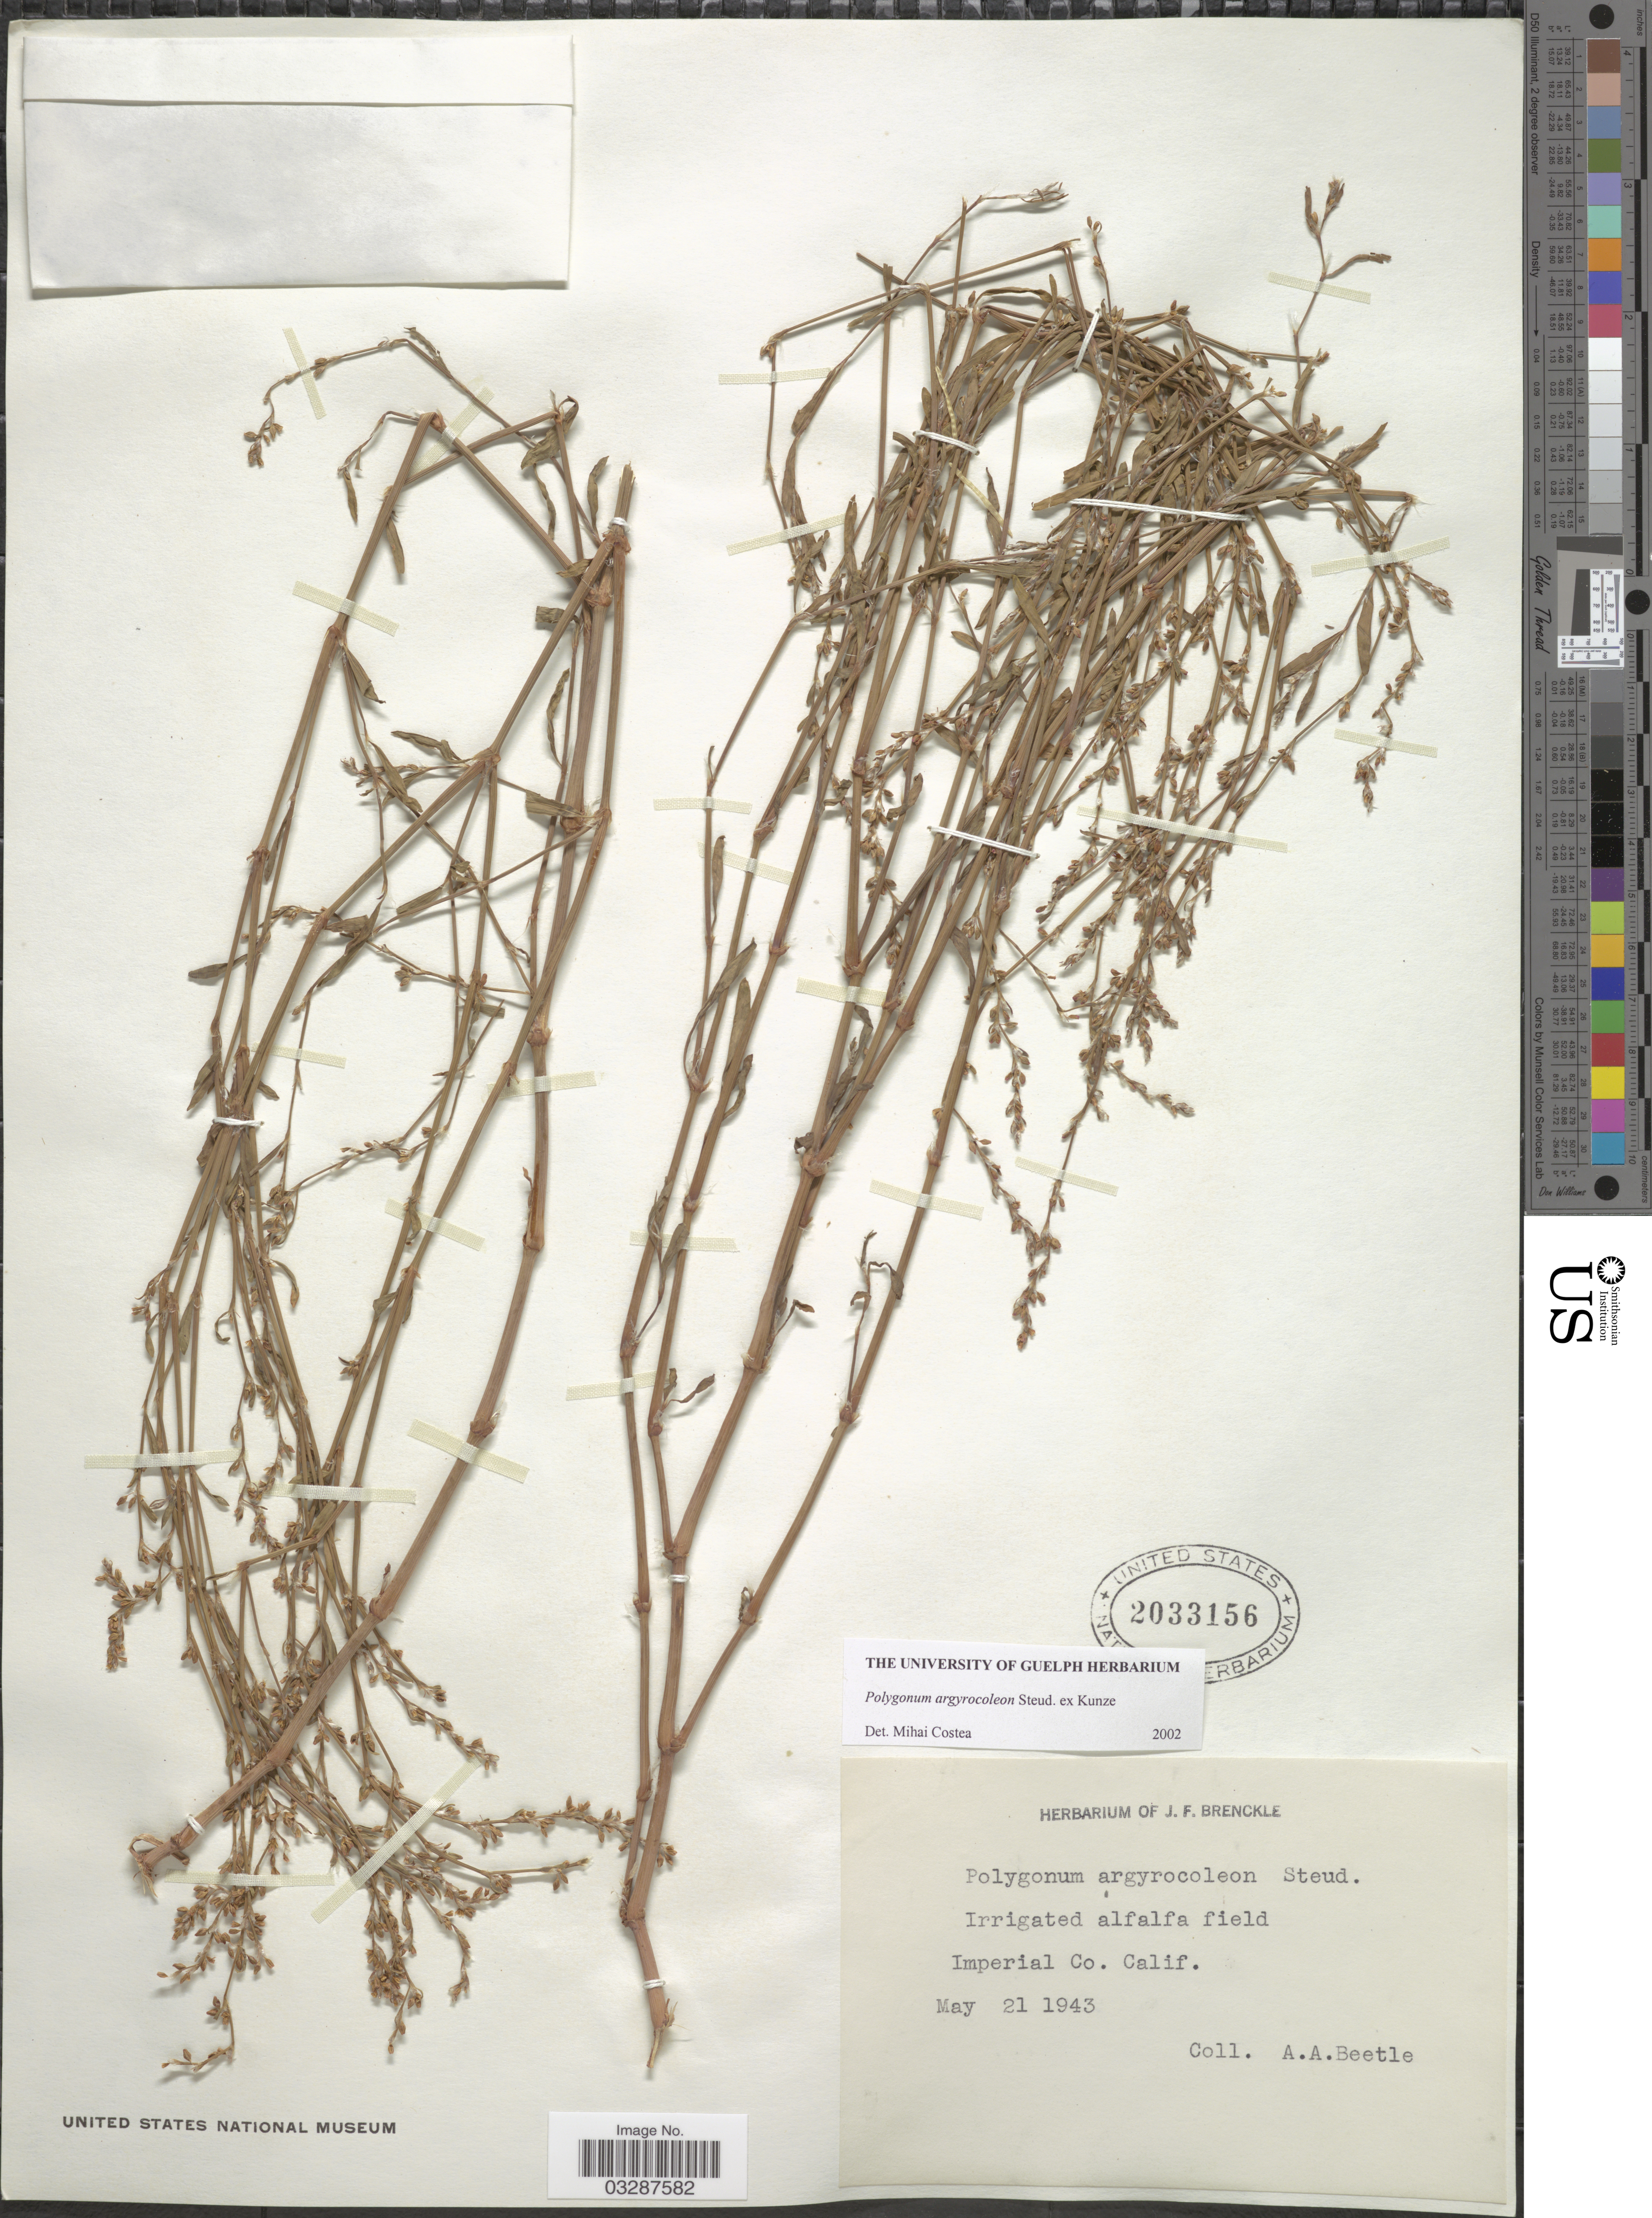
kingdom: Plantae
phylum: Tracheophyta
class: Magnoliopsida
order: Caryophyllales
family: Polygonaceae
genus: Polygonum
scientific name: Polygonum argyrocoleon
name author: Steud. ex Kunze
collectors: A. A. Beetle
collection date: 1943-05-21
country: United States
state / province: California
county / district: Imperial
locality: Imperial Co.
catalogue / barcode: US 2033156